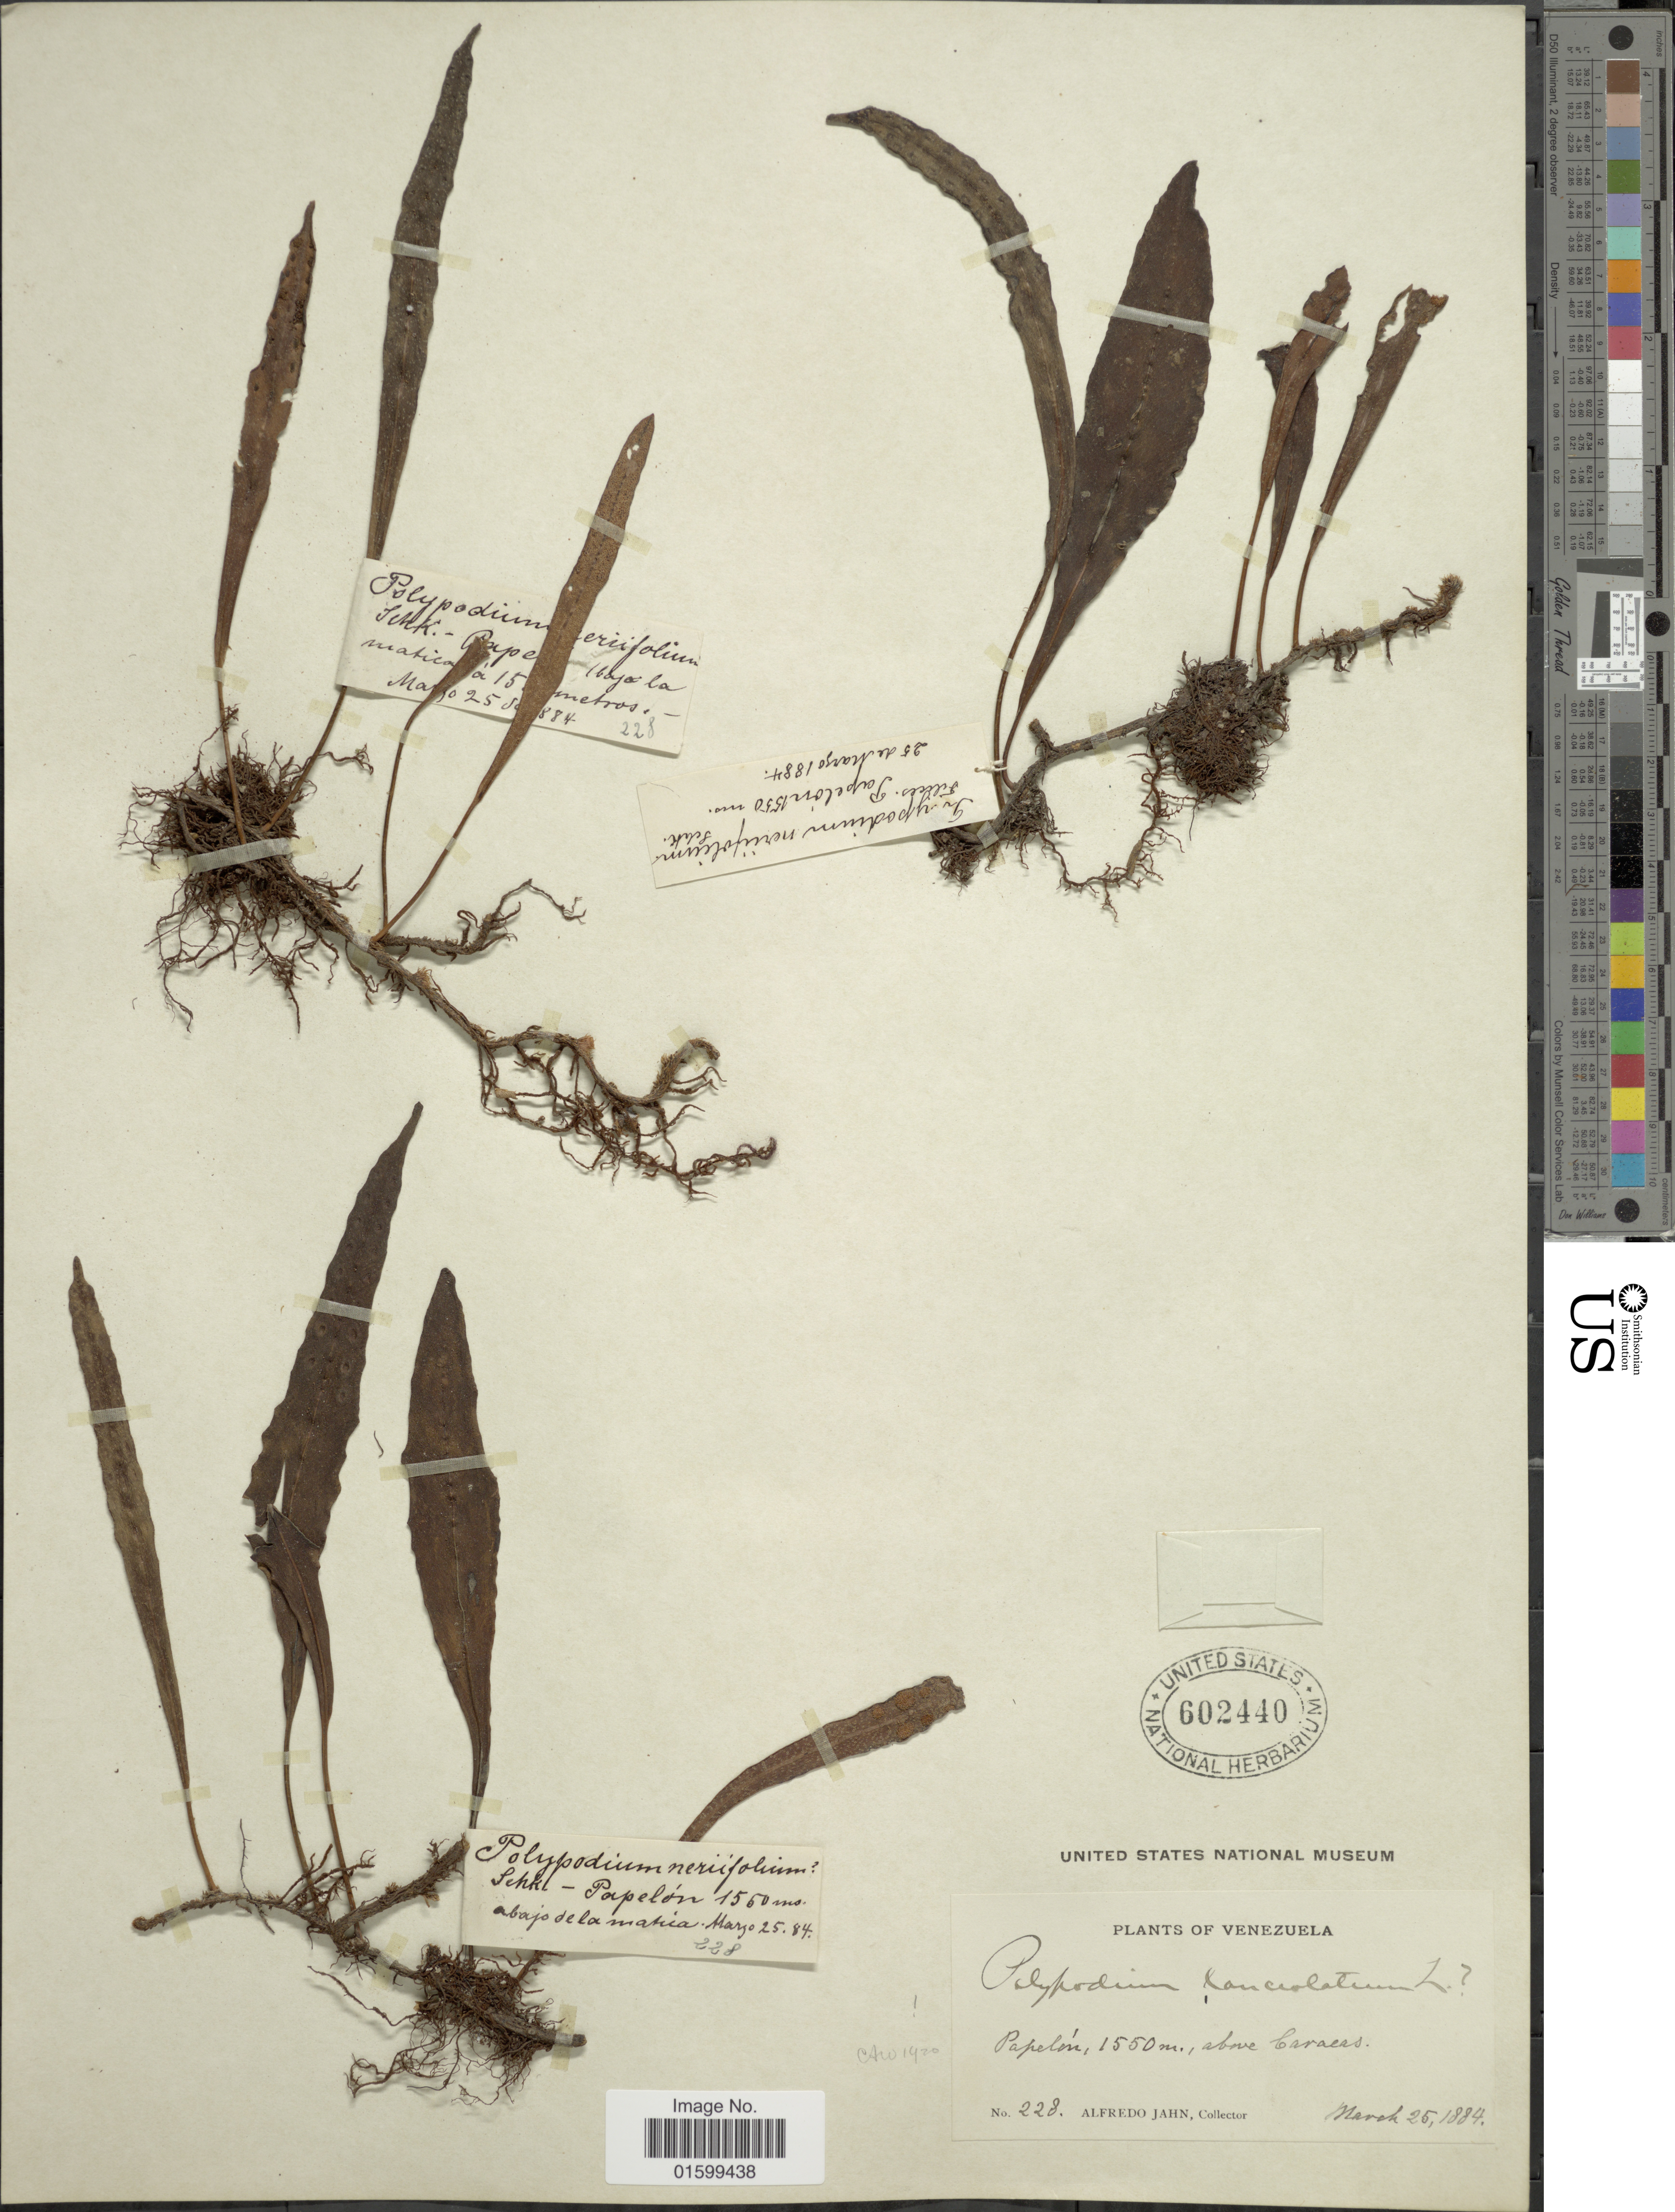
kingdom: Plantae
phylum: Tracheophyta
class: Polypodiopsida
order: Polypodiales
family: Polypodiaceae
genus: Pleopeltis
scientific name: Pleopeltis macrocarpa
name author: (Bory ex Willd.) Kaulf.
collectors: A. Jahn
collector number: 228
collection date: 1884-03-25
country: Venezuela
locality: Papelón, above Caracas.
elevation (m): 1550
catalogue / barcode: US 602440